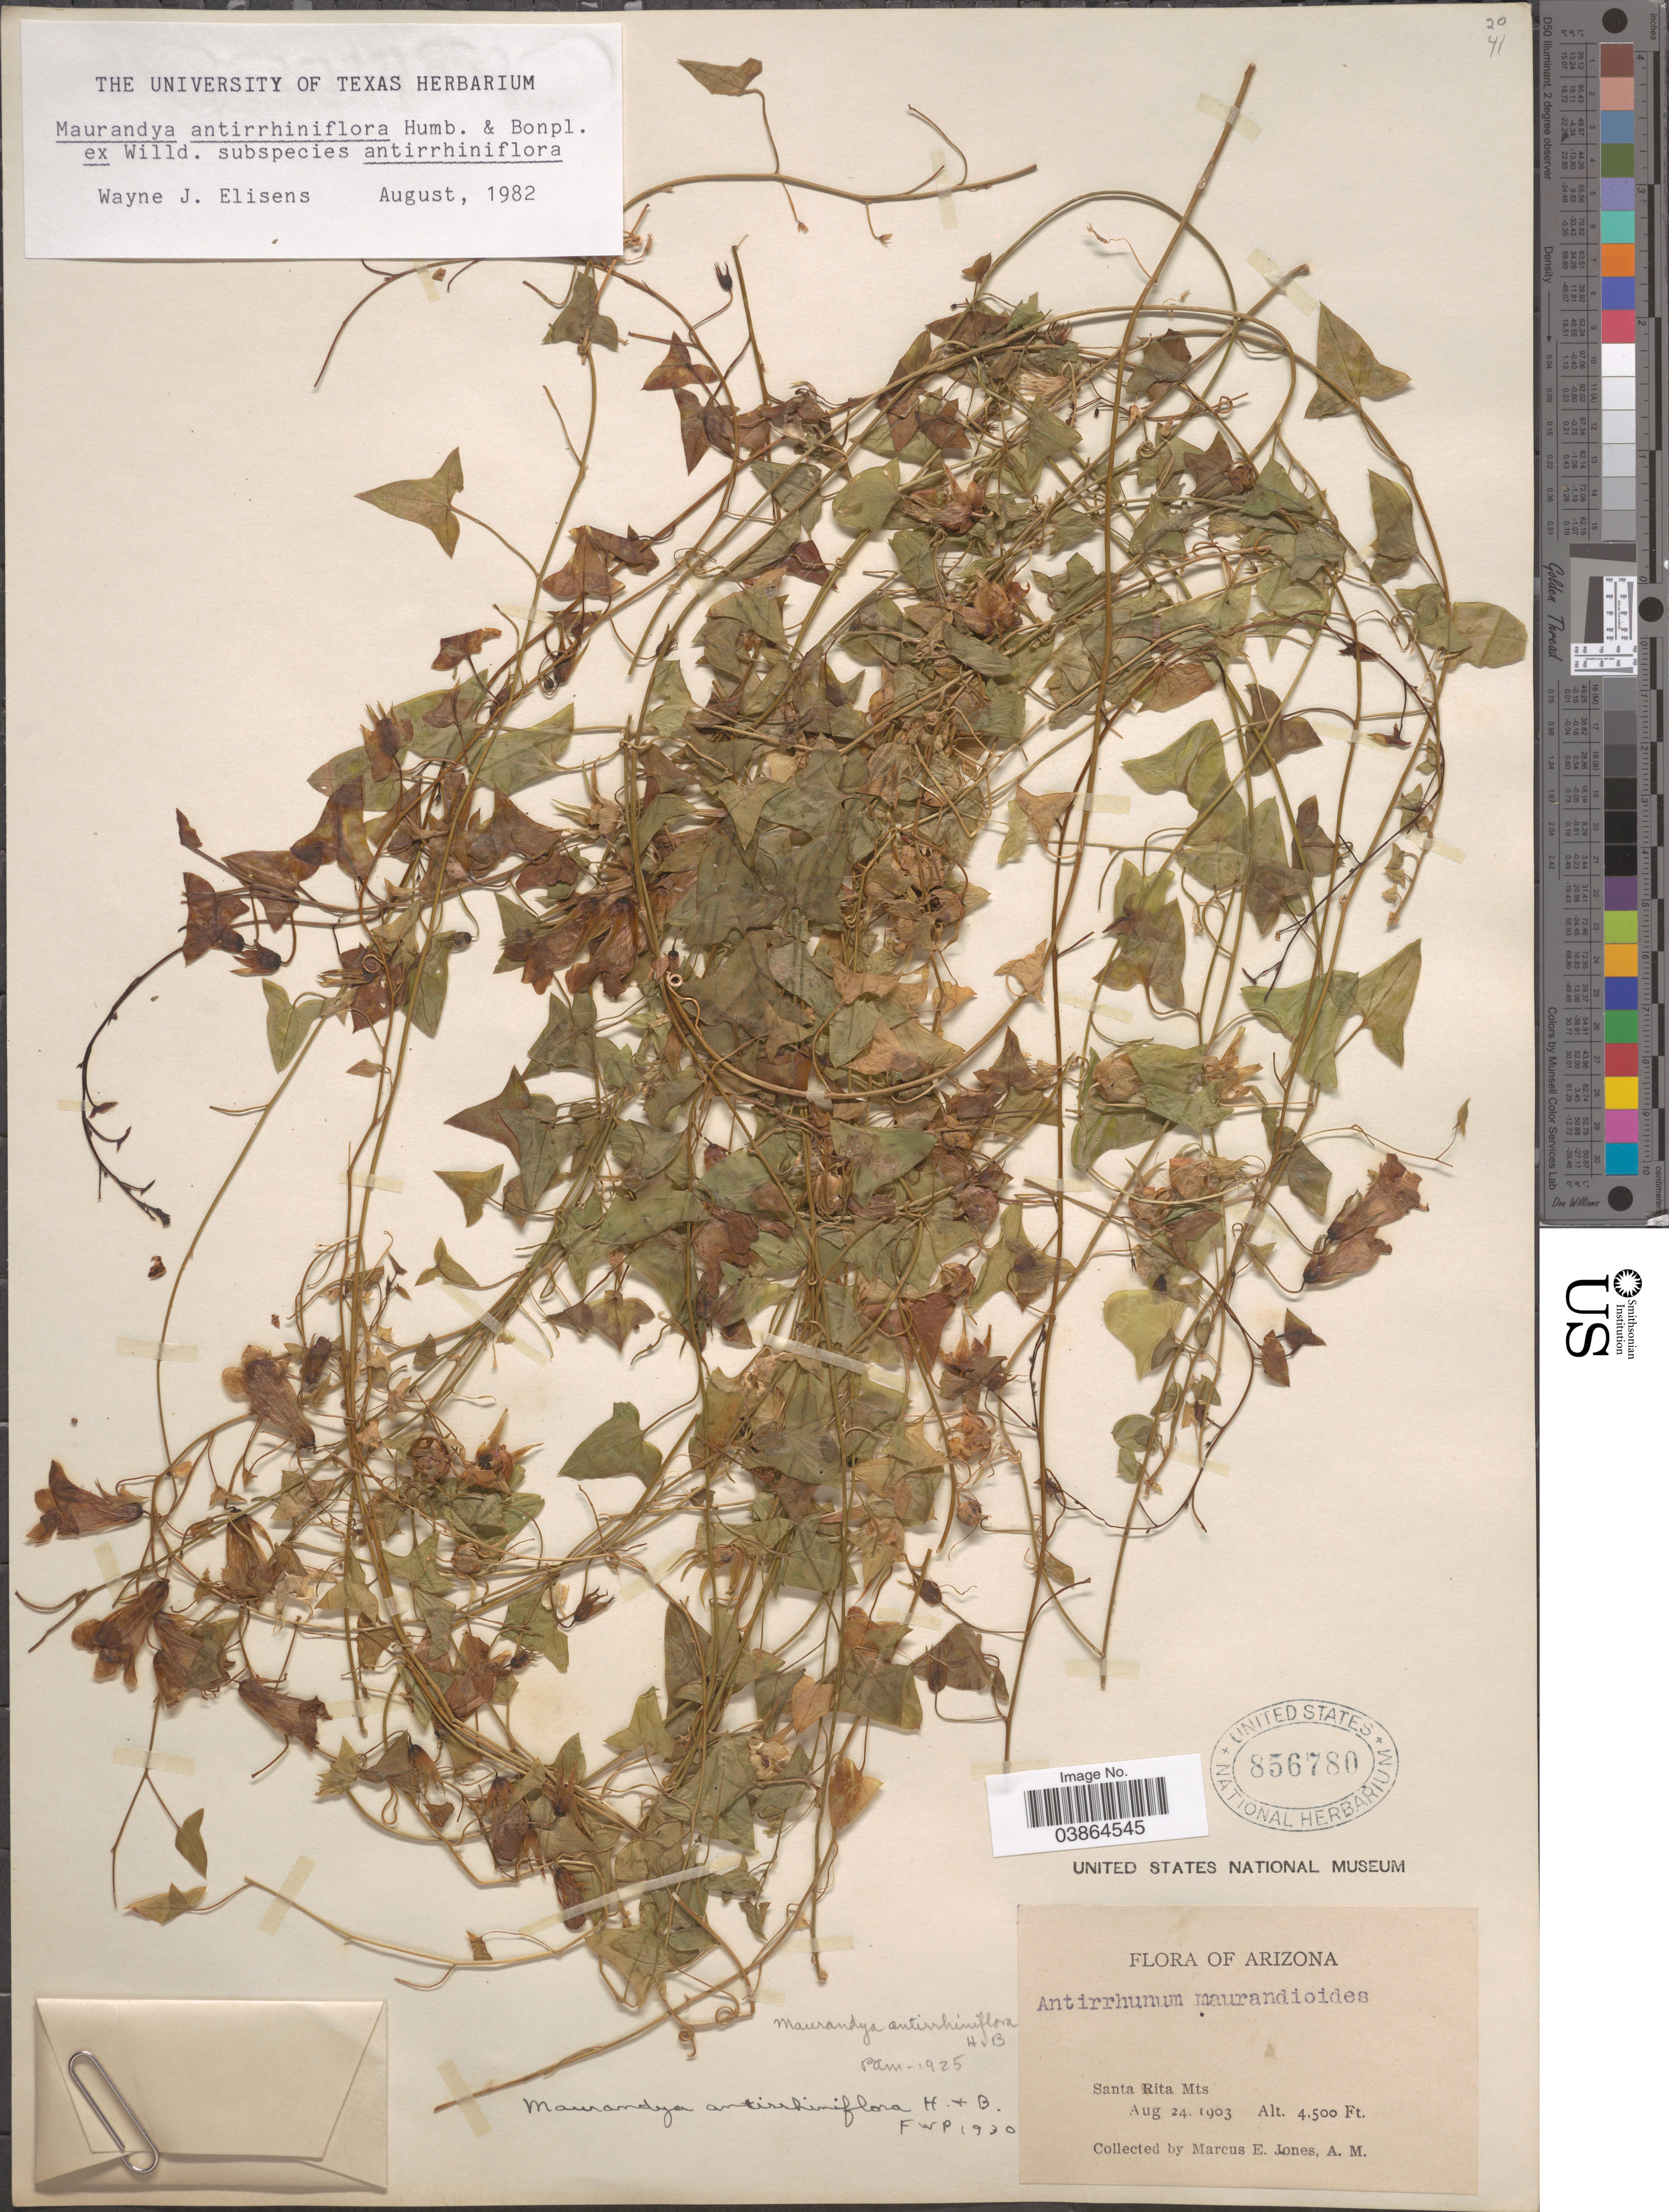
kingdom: Plantae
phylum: Tracheophyta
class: Magnoliopsida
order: Lamiales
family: Plantaginaceae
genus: Maurandya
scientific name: Maurandya antirrhiniflora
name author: Humb. & Bonpl. ex Willd.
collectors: M. E. Jones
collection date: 1903-08-24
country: United States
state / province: Arizona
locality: Santa Rita Mts.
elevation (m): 1372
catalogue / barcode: US 856780